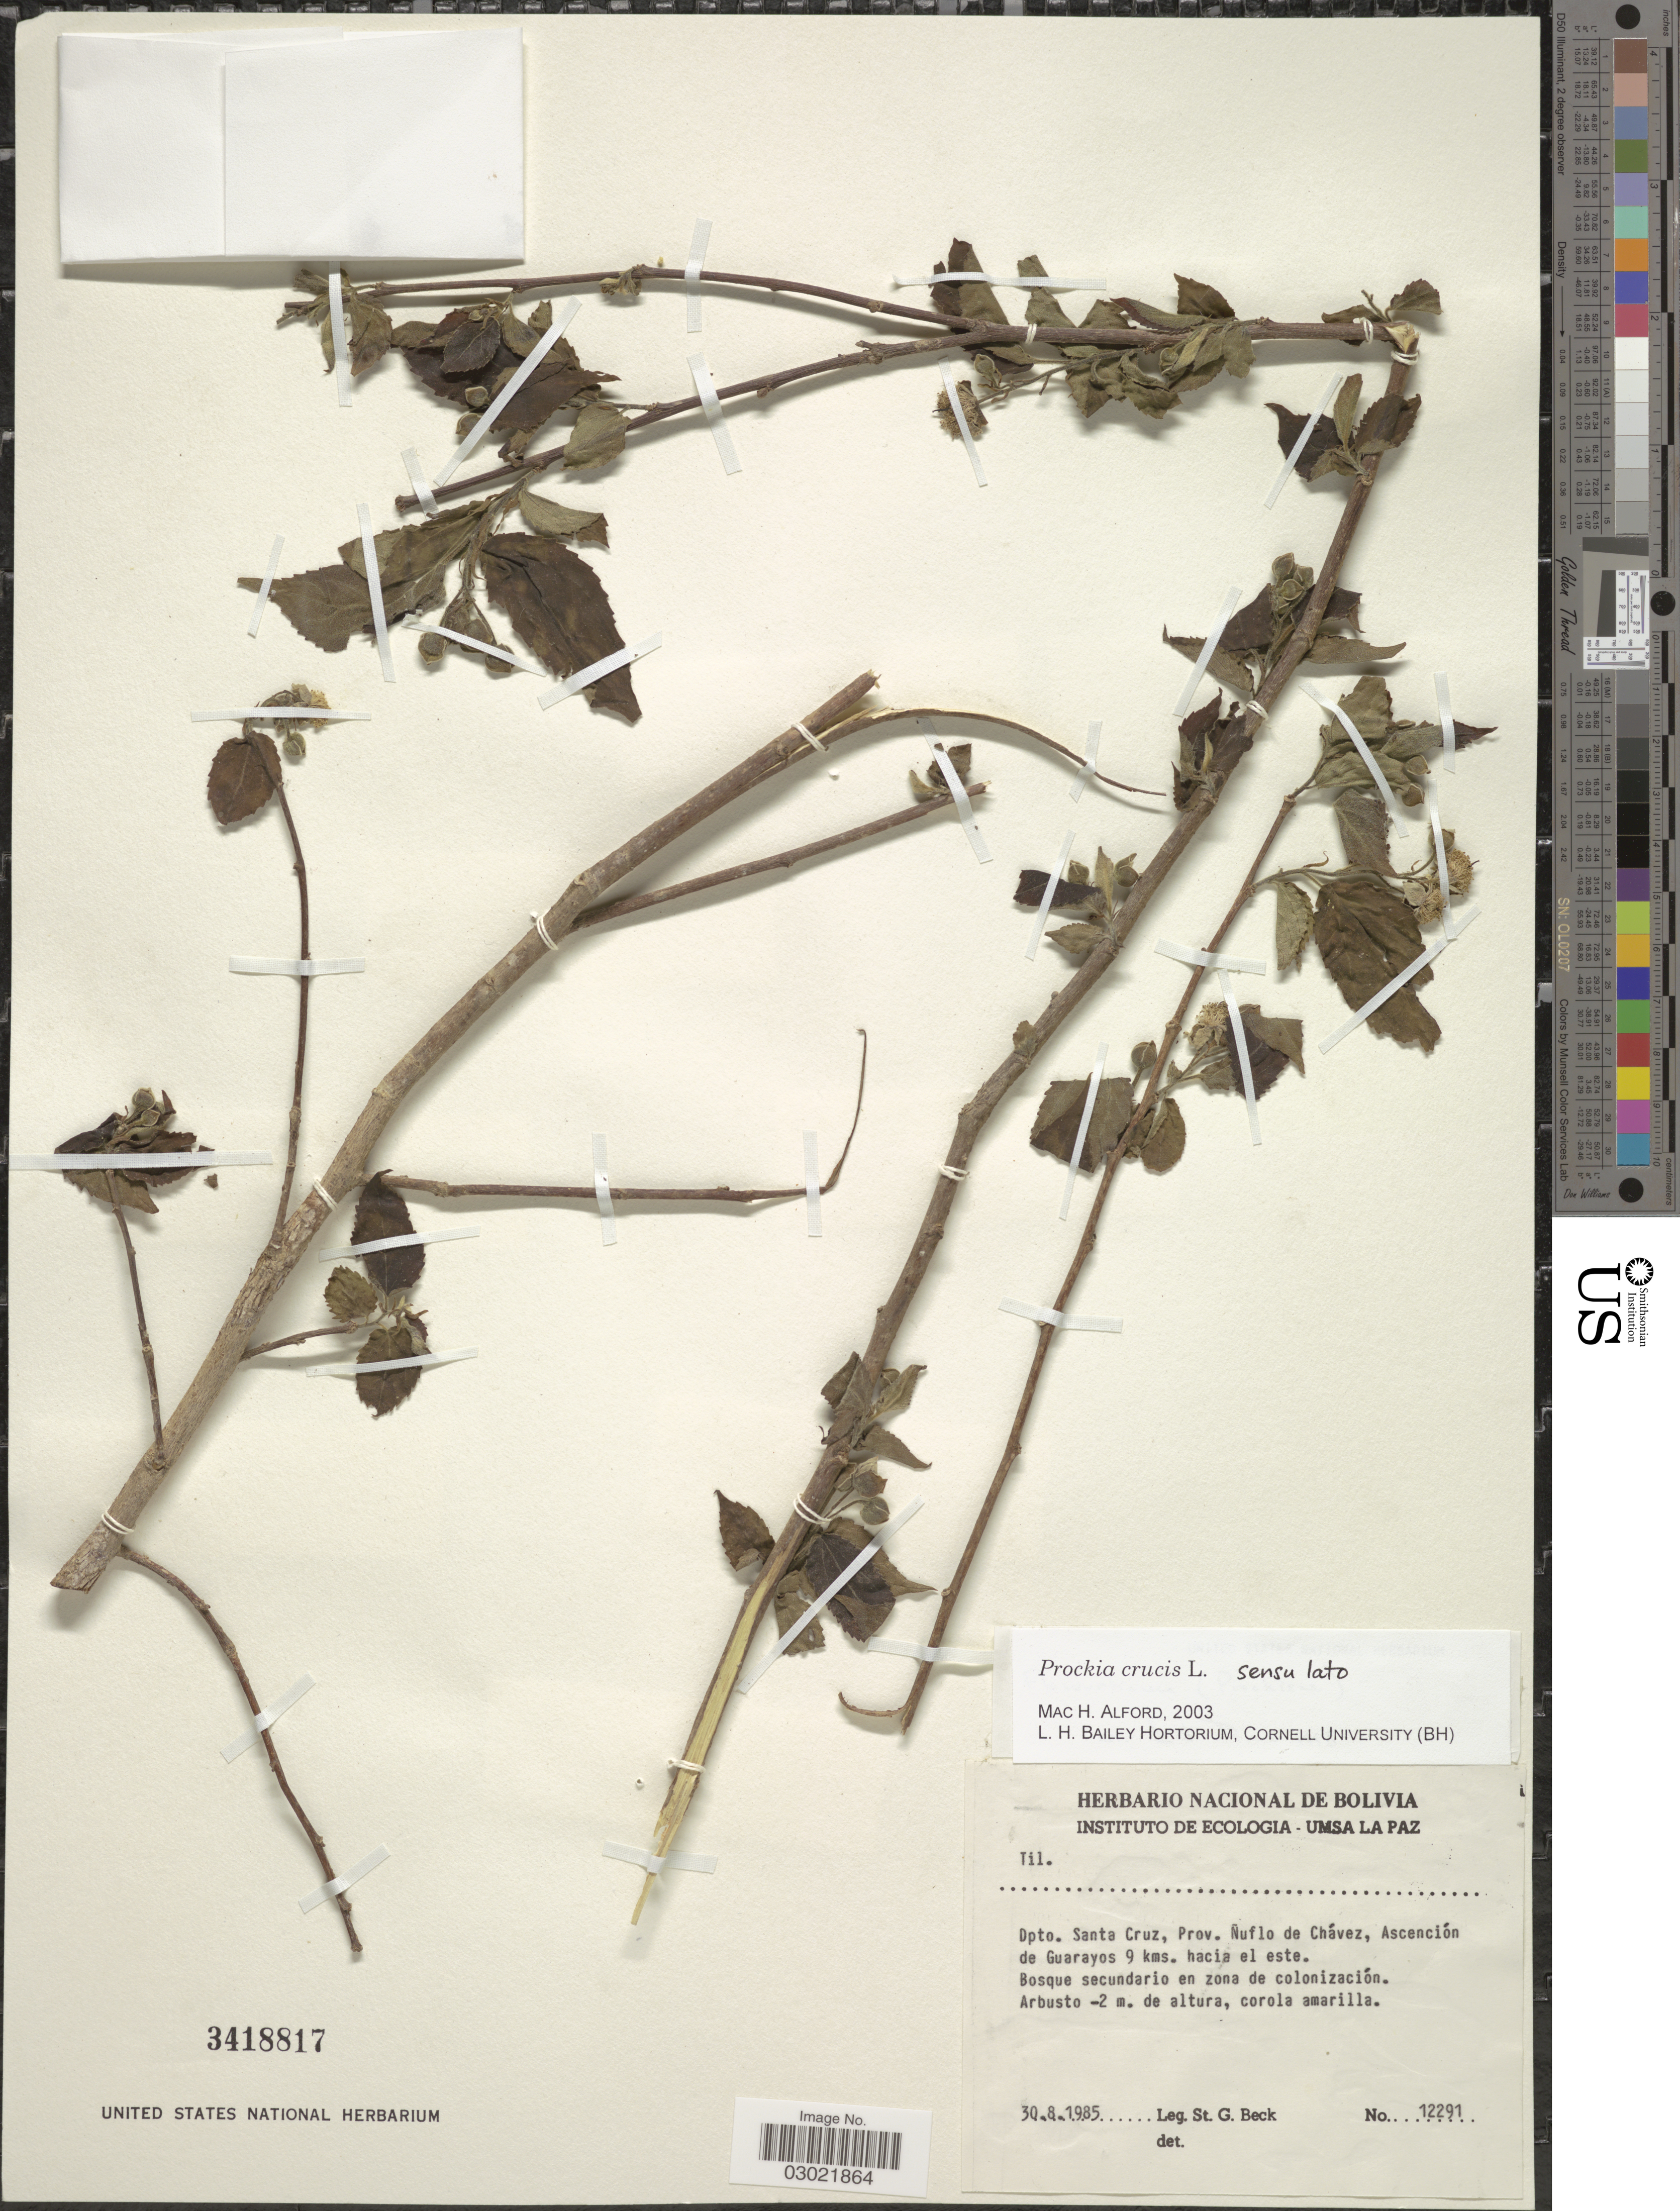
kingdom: Plantae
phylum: Tracheophyta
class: Magnoliopsida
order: Malpighiales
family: Salicaceae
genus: Prockia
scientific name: Prockia crucis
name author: P. Browne ex L.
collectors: S. G. Beck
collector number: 12291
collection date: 1985-08-30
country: Bolivia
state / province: Santa Cruz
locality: Dpto. Santa Cruz, Prov. Nuflo de Chávez, Ascención de Guarayos 9 kms. hacia el este.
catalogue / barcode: US 3418817